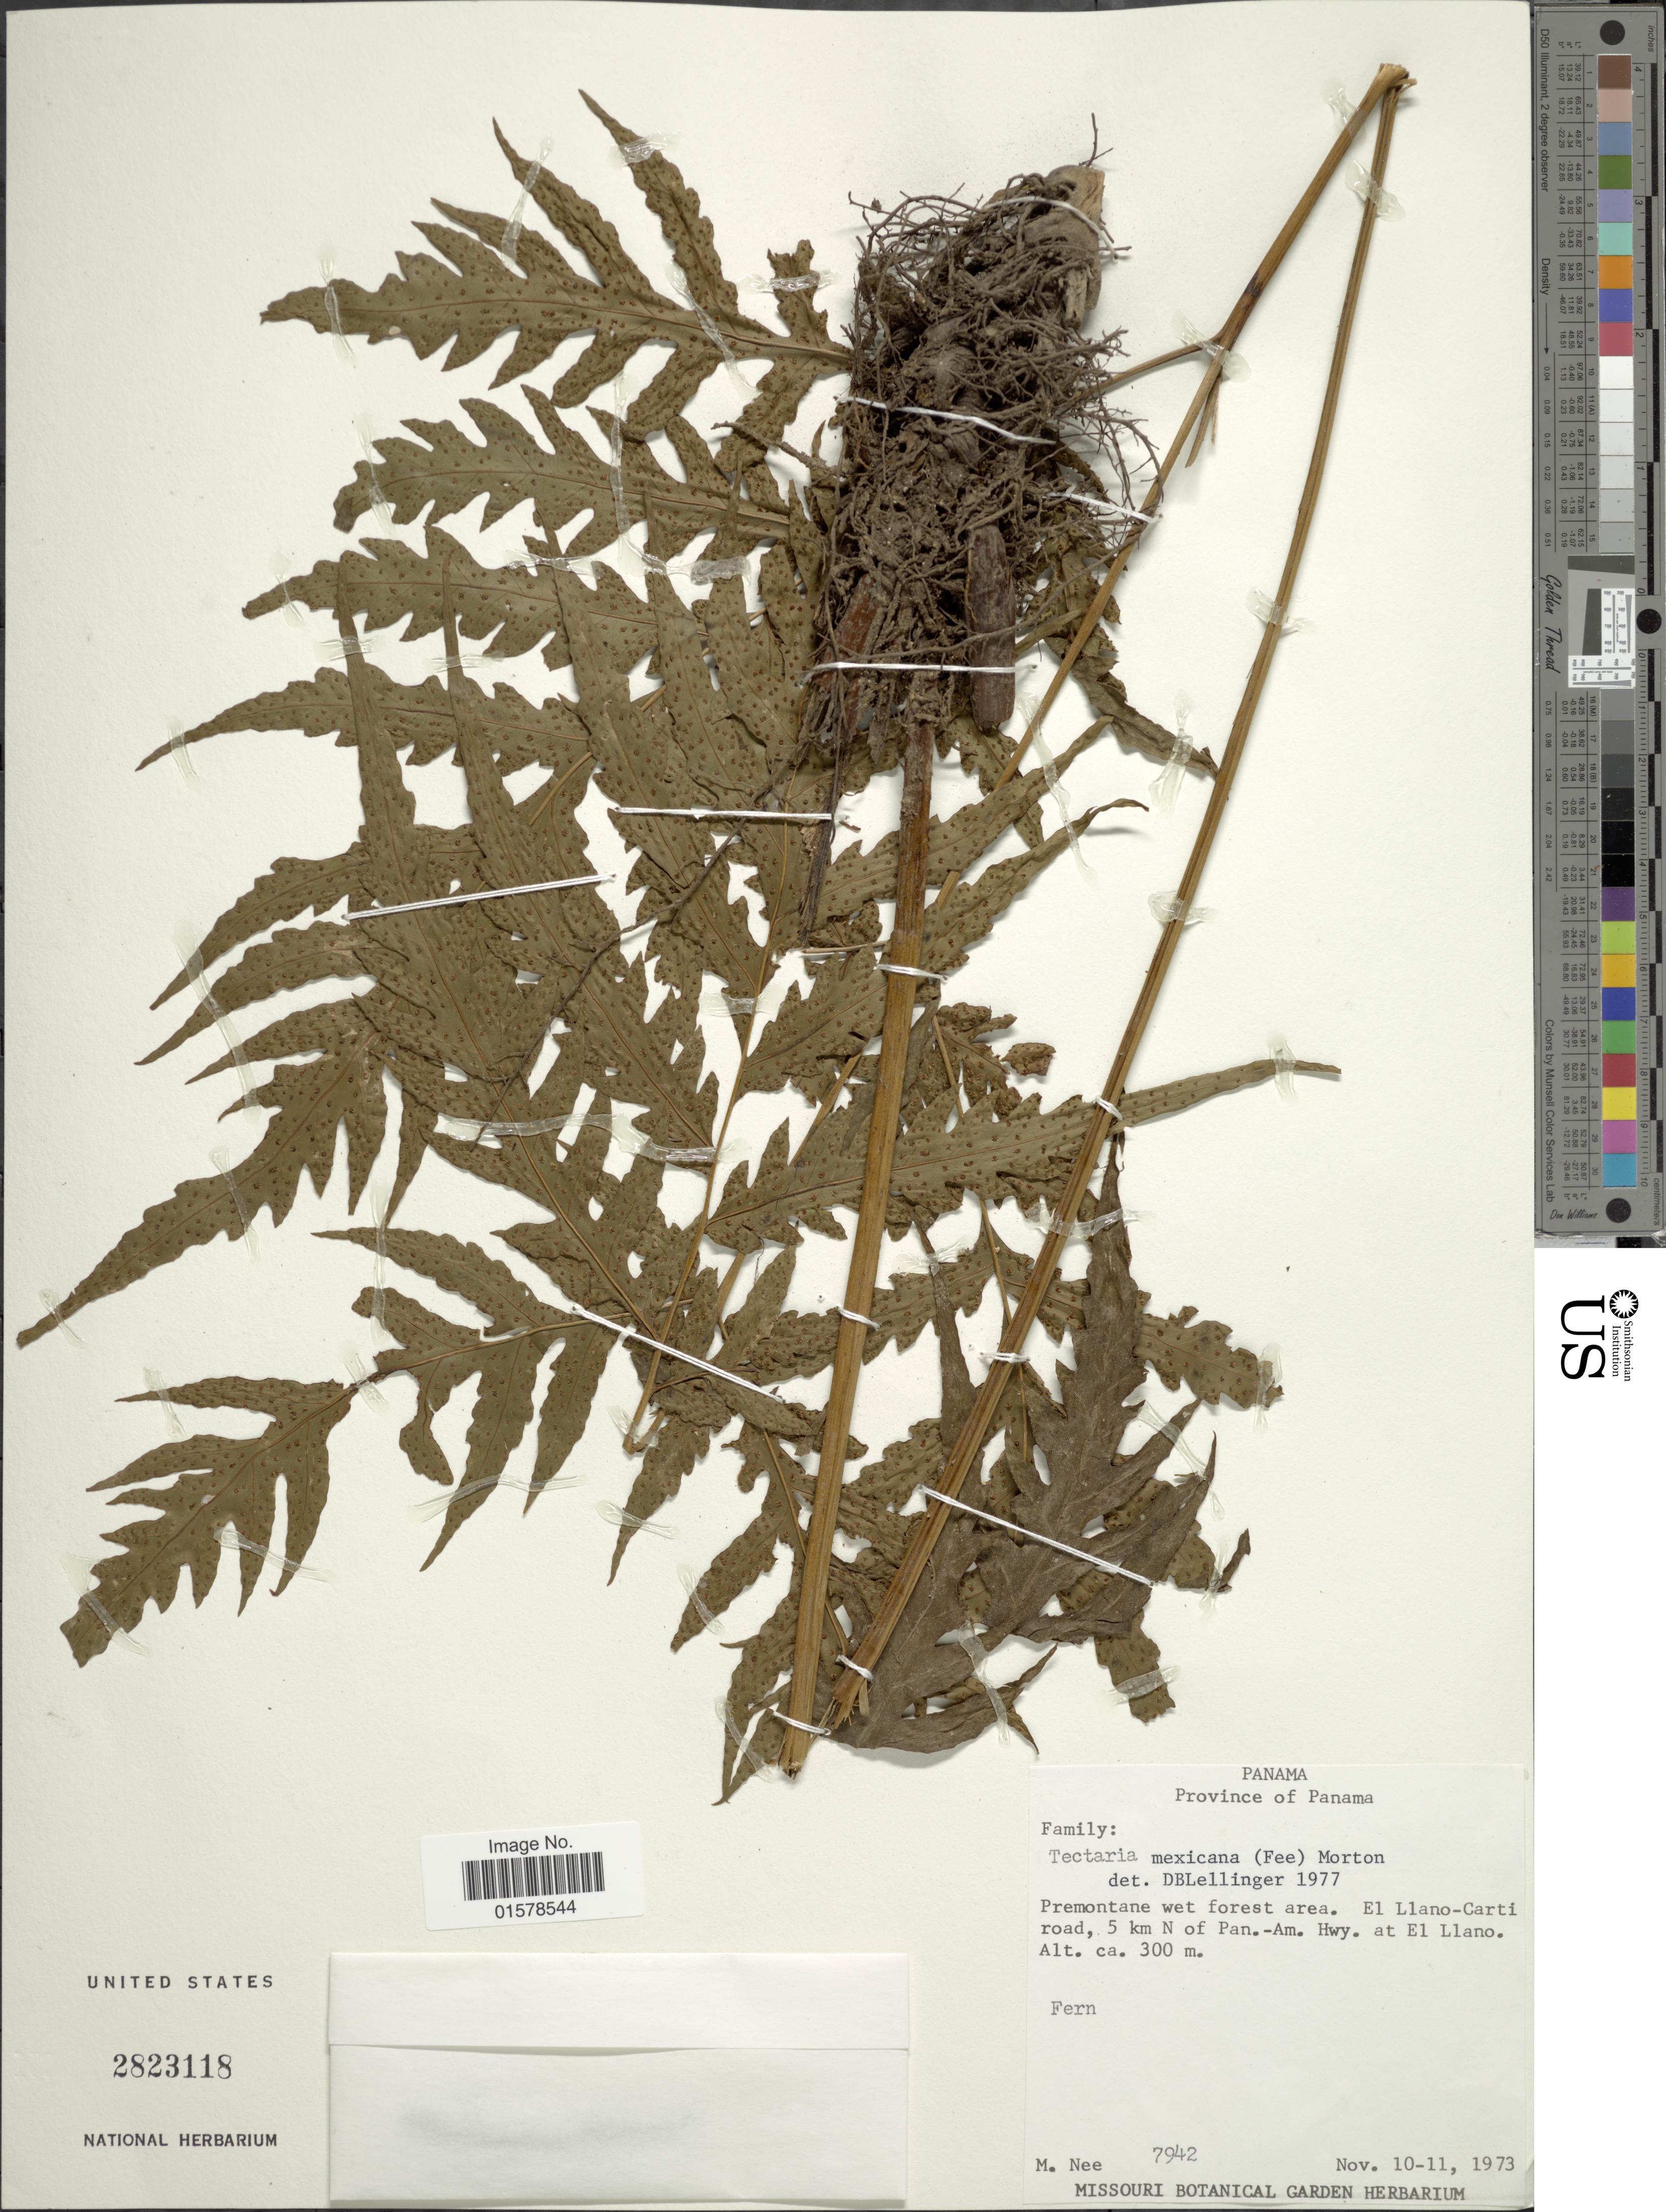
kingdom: Plantae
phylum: Tracheophyta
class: Polypodiopsida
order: Polypodiales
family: Tectariaceae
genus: Tectaria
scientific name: Tectaria mexicana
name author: (Fée) C.V. Morton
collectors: M. Nee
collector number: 7942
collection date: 1973-11-10/1973-11-11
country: Panama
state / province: Panamá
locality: Province of Panama. El LLano-Carti road, 5 km N of Pan.-am Hwy at El Llano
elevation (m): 300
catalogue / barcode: US 2823118